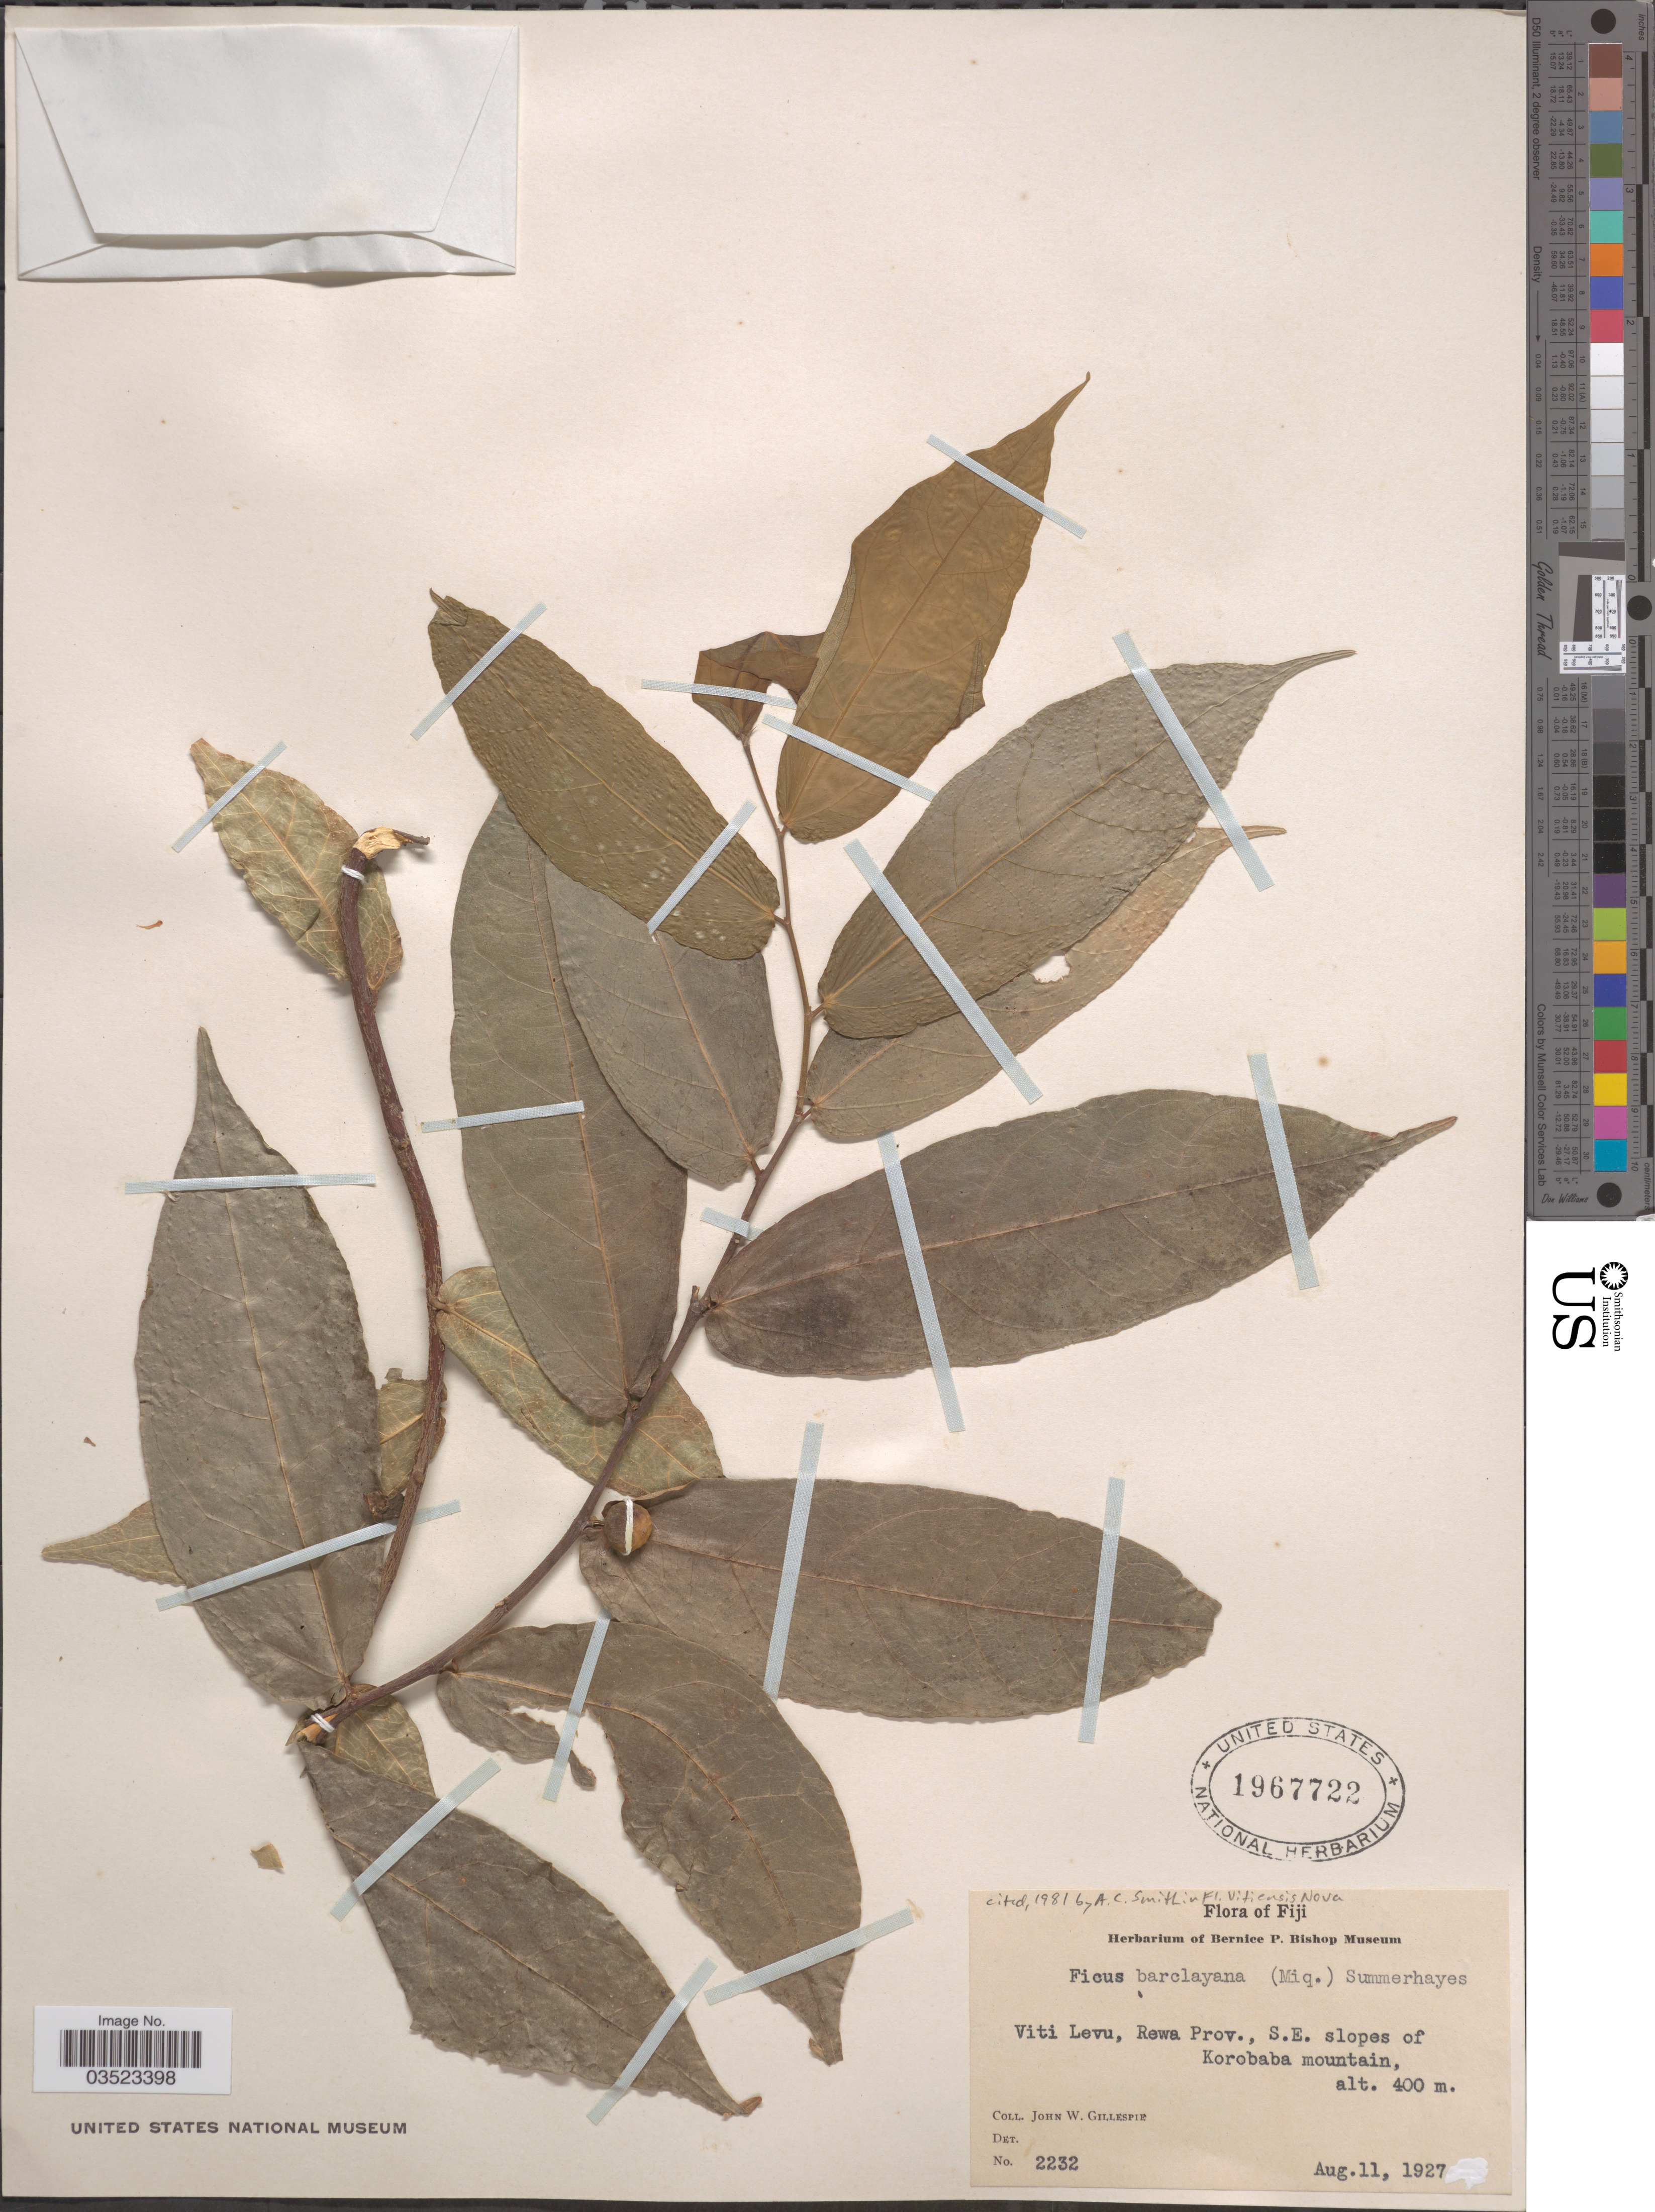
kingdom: Plantae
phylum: Tracheophyta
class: Magnoliopsida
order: Rosales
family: Moraceae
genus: Ficus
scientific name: Ficus barclayana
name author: (Miq.) Summerh.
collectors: J. W. Gillespie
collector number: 2232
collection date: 1927-08-11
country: Fiji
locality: Viti Levu, Rewa Prov., S.E. slopes of Korobaba mountain.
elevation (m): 400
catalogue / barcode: US 1967722